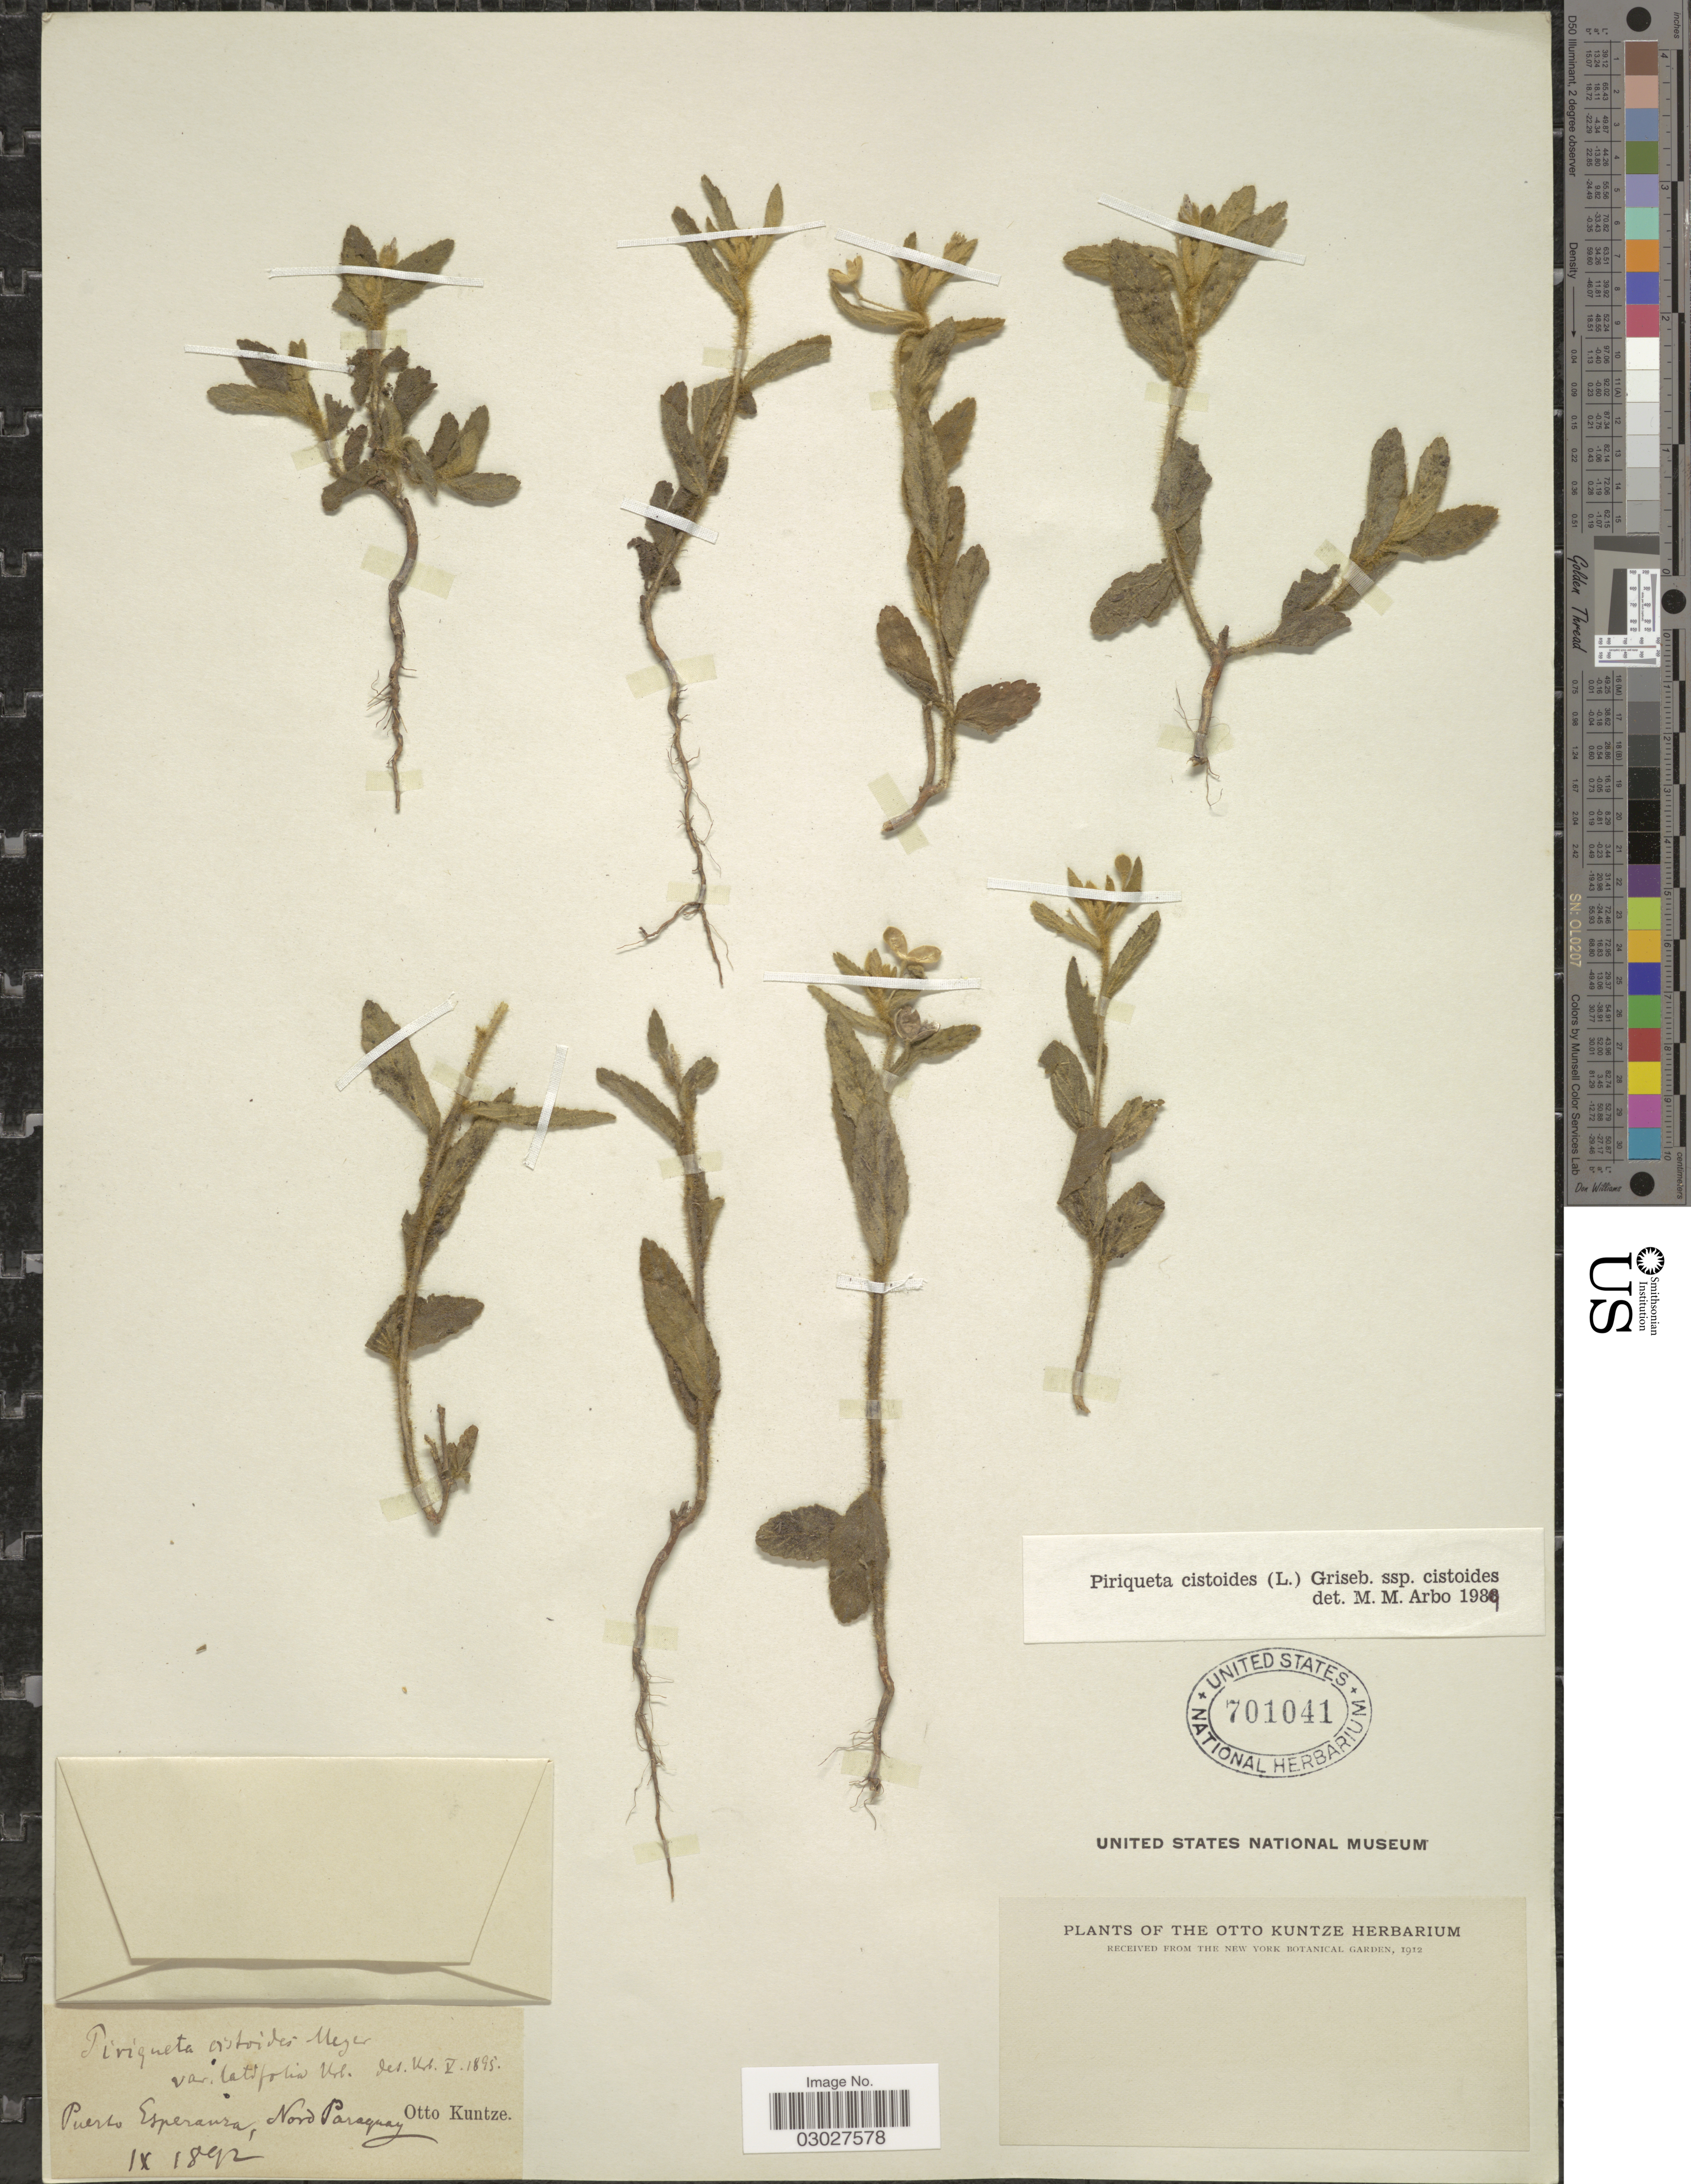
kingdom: Plantae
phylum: Tracheophyta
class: Magnoliopsida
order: Malpighiales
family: Turneraceae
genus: Piriqueta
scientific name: Piriqueta cistoides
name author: (L.) Griseb.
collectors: C.E.O. Kuntze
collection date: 1892-09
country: Paraguay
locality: Puerto Esperanza, Nord Paraguay.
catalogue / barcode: US 701041